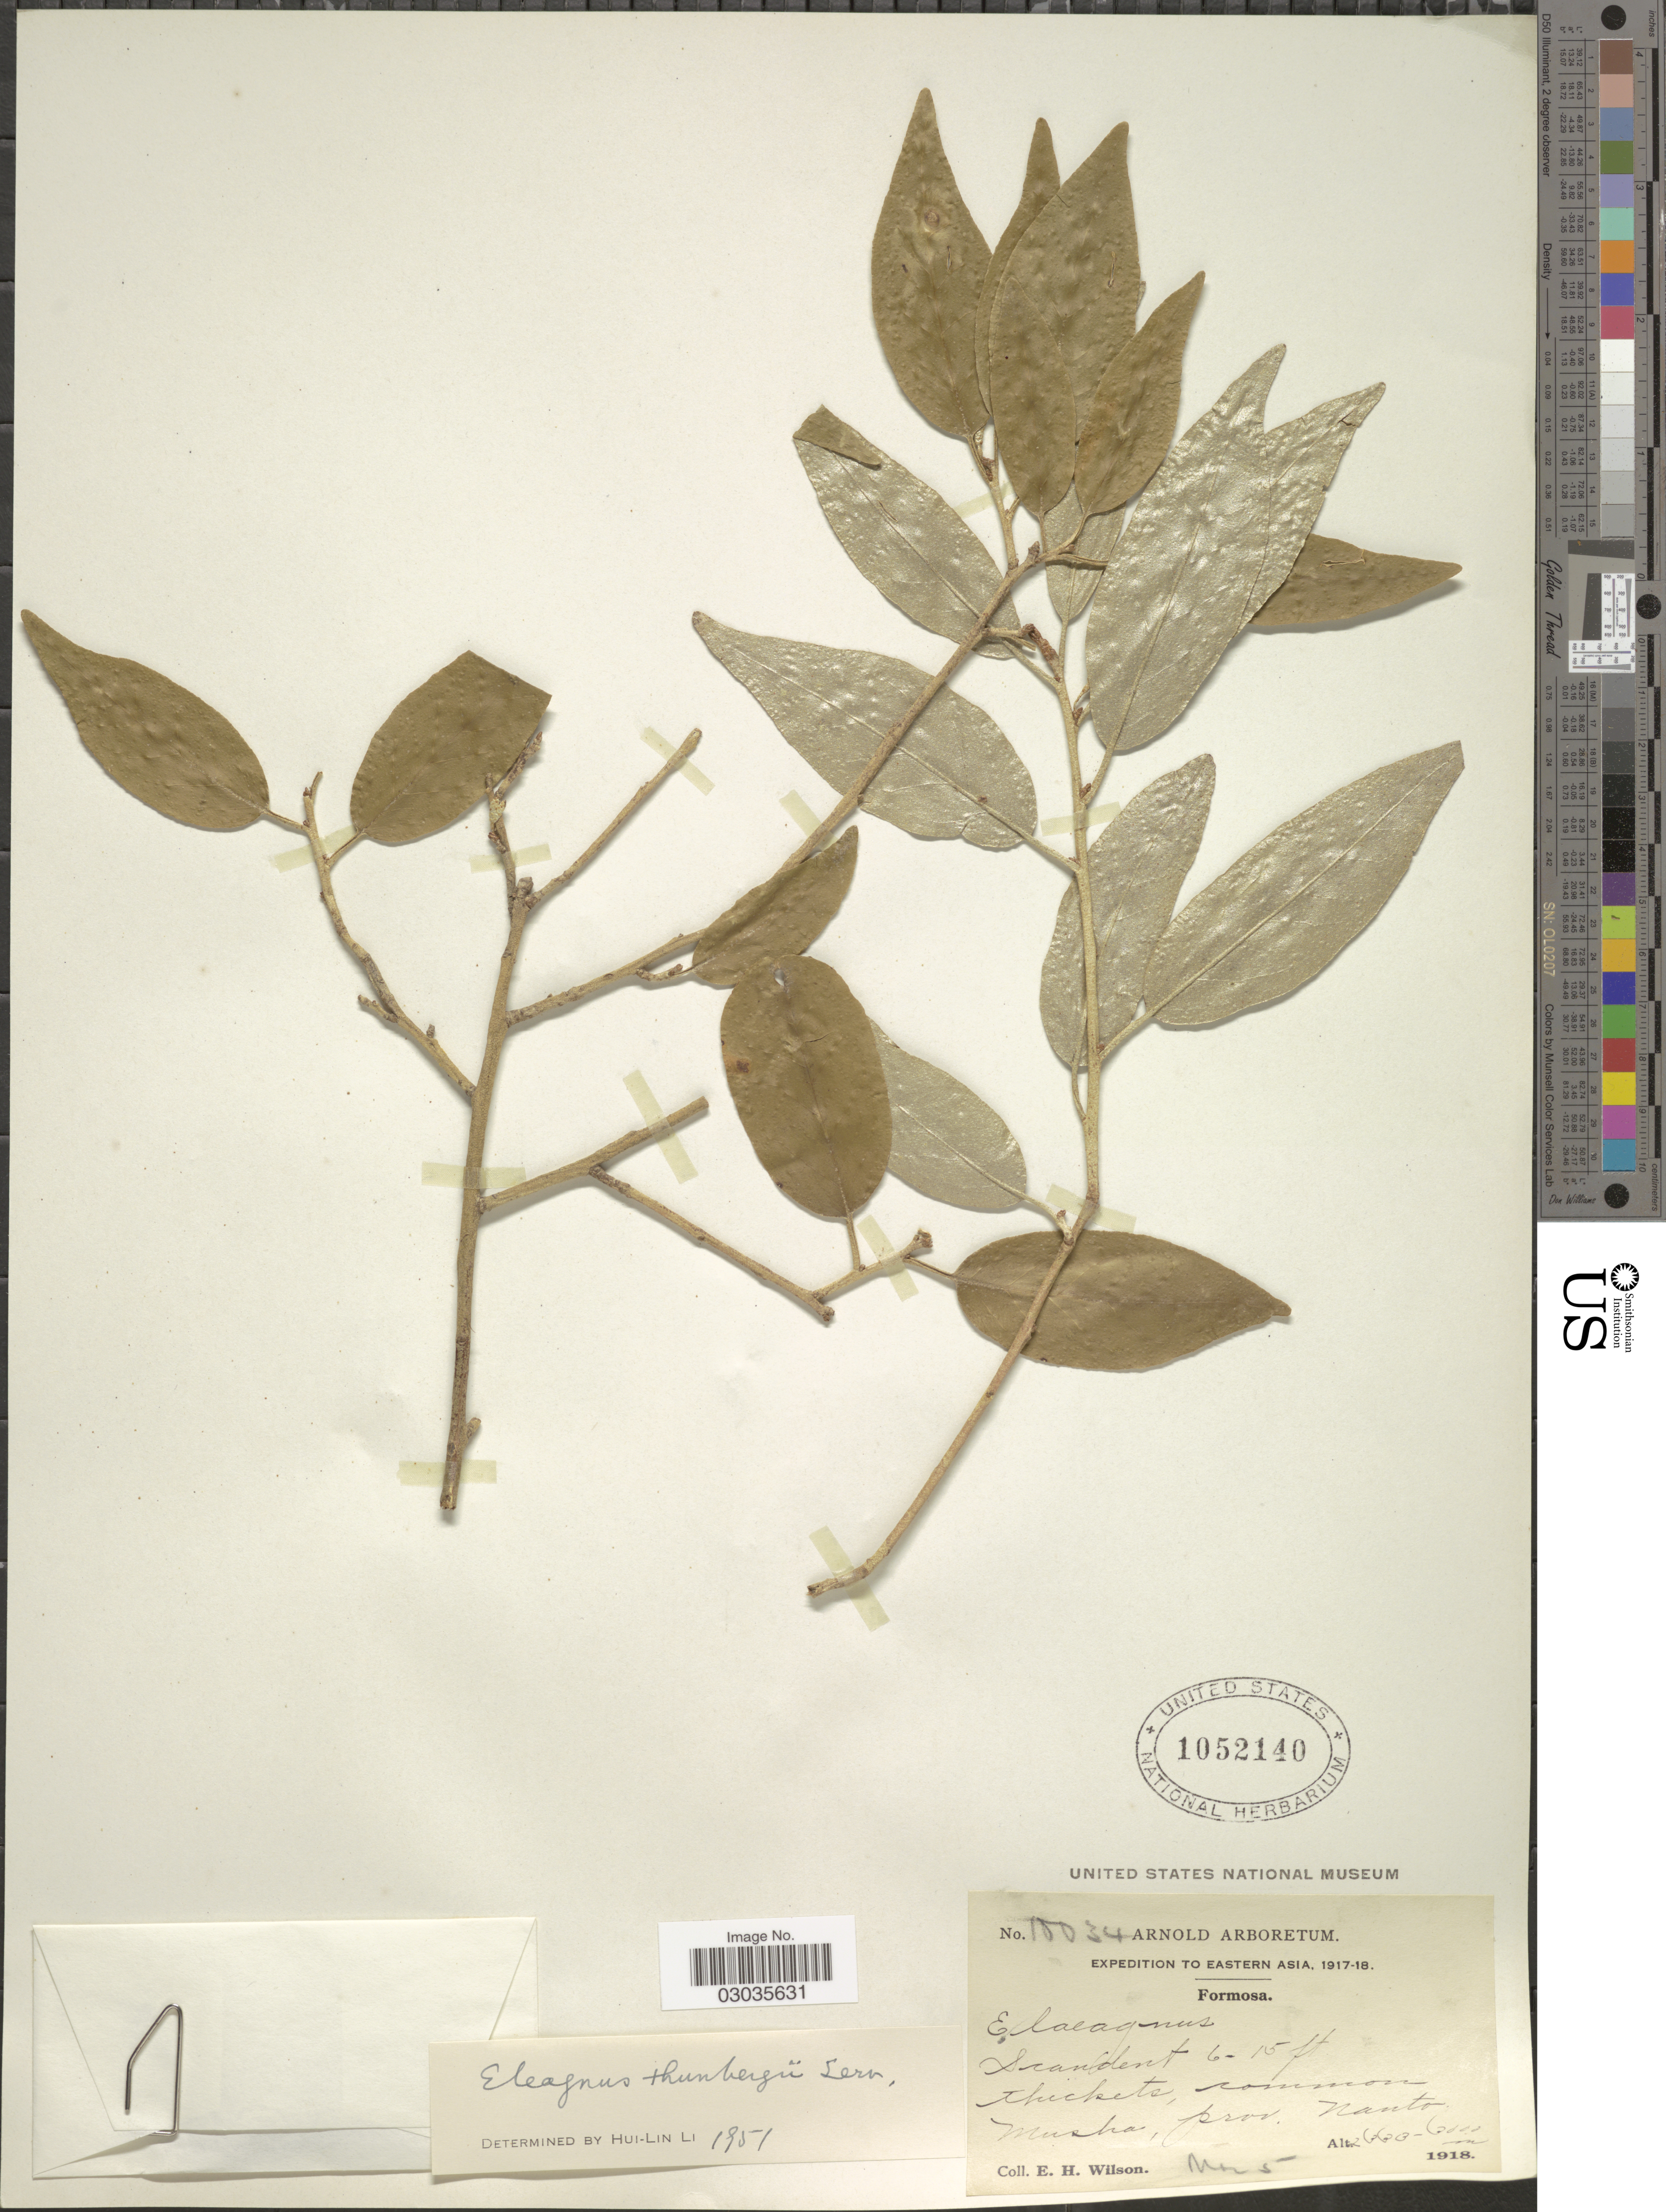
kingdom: Plantae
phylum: Tracheophyta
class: Magnoliopsida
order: Rosales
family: Elaeagnaceae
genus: Elaeagnus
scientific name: Elaeagnus thunbergii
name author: Servettaz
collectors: E. Wilson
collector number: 15034*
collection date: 1918-03-05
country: Taiwan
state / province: Nantou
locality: Eastern Asia. Formosa. Musha, prov. Nanto.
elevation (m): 2333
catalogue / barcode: US 1052140